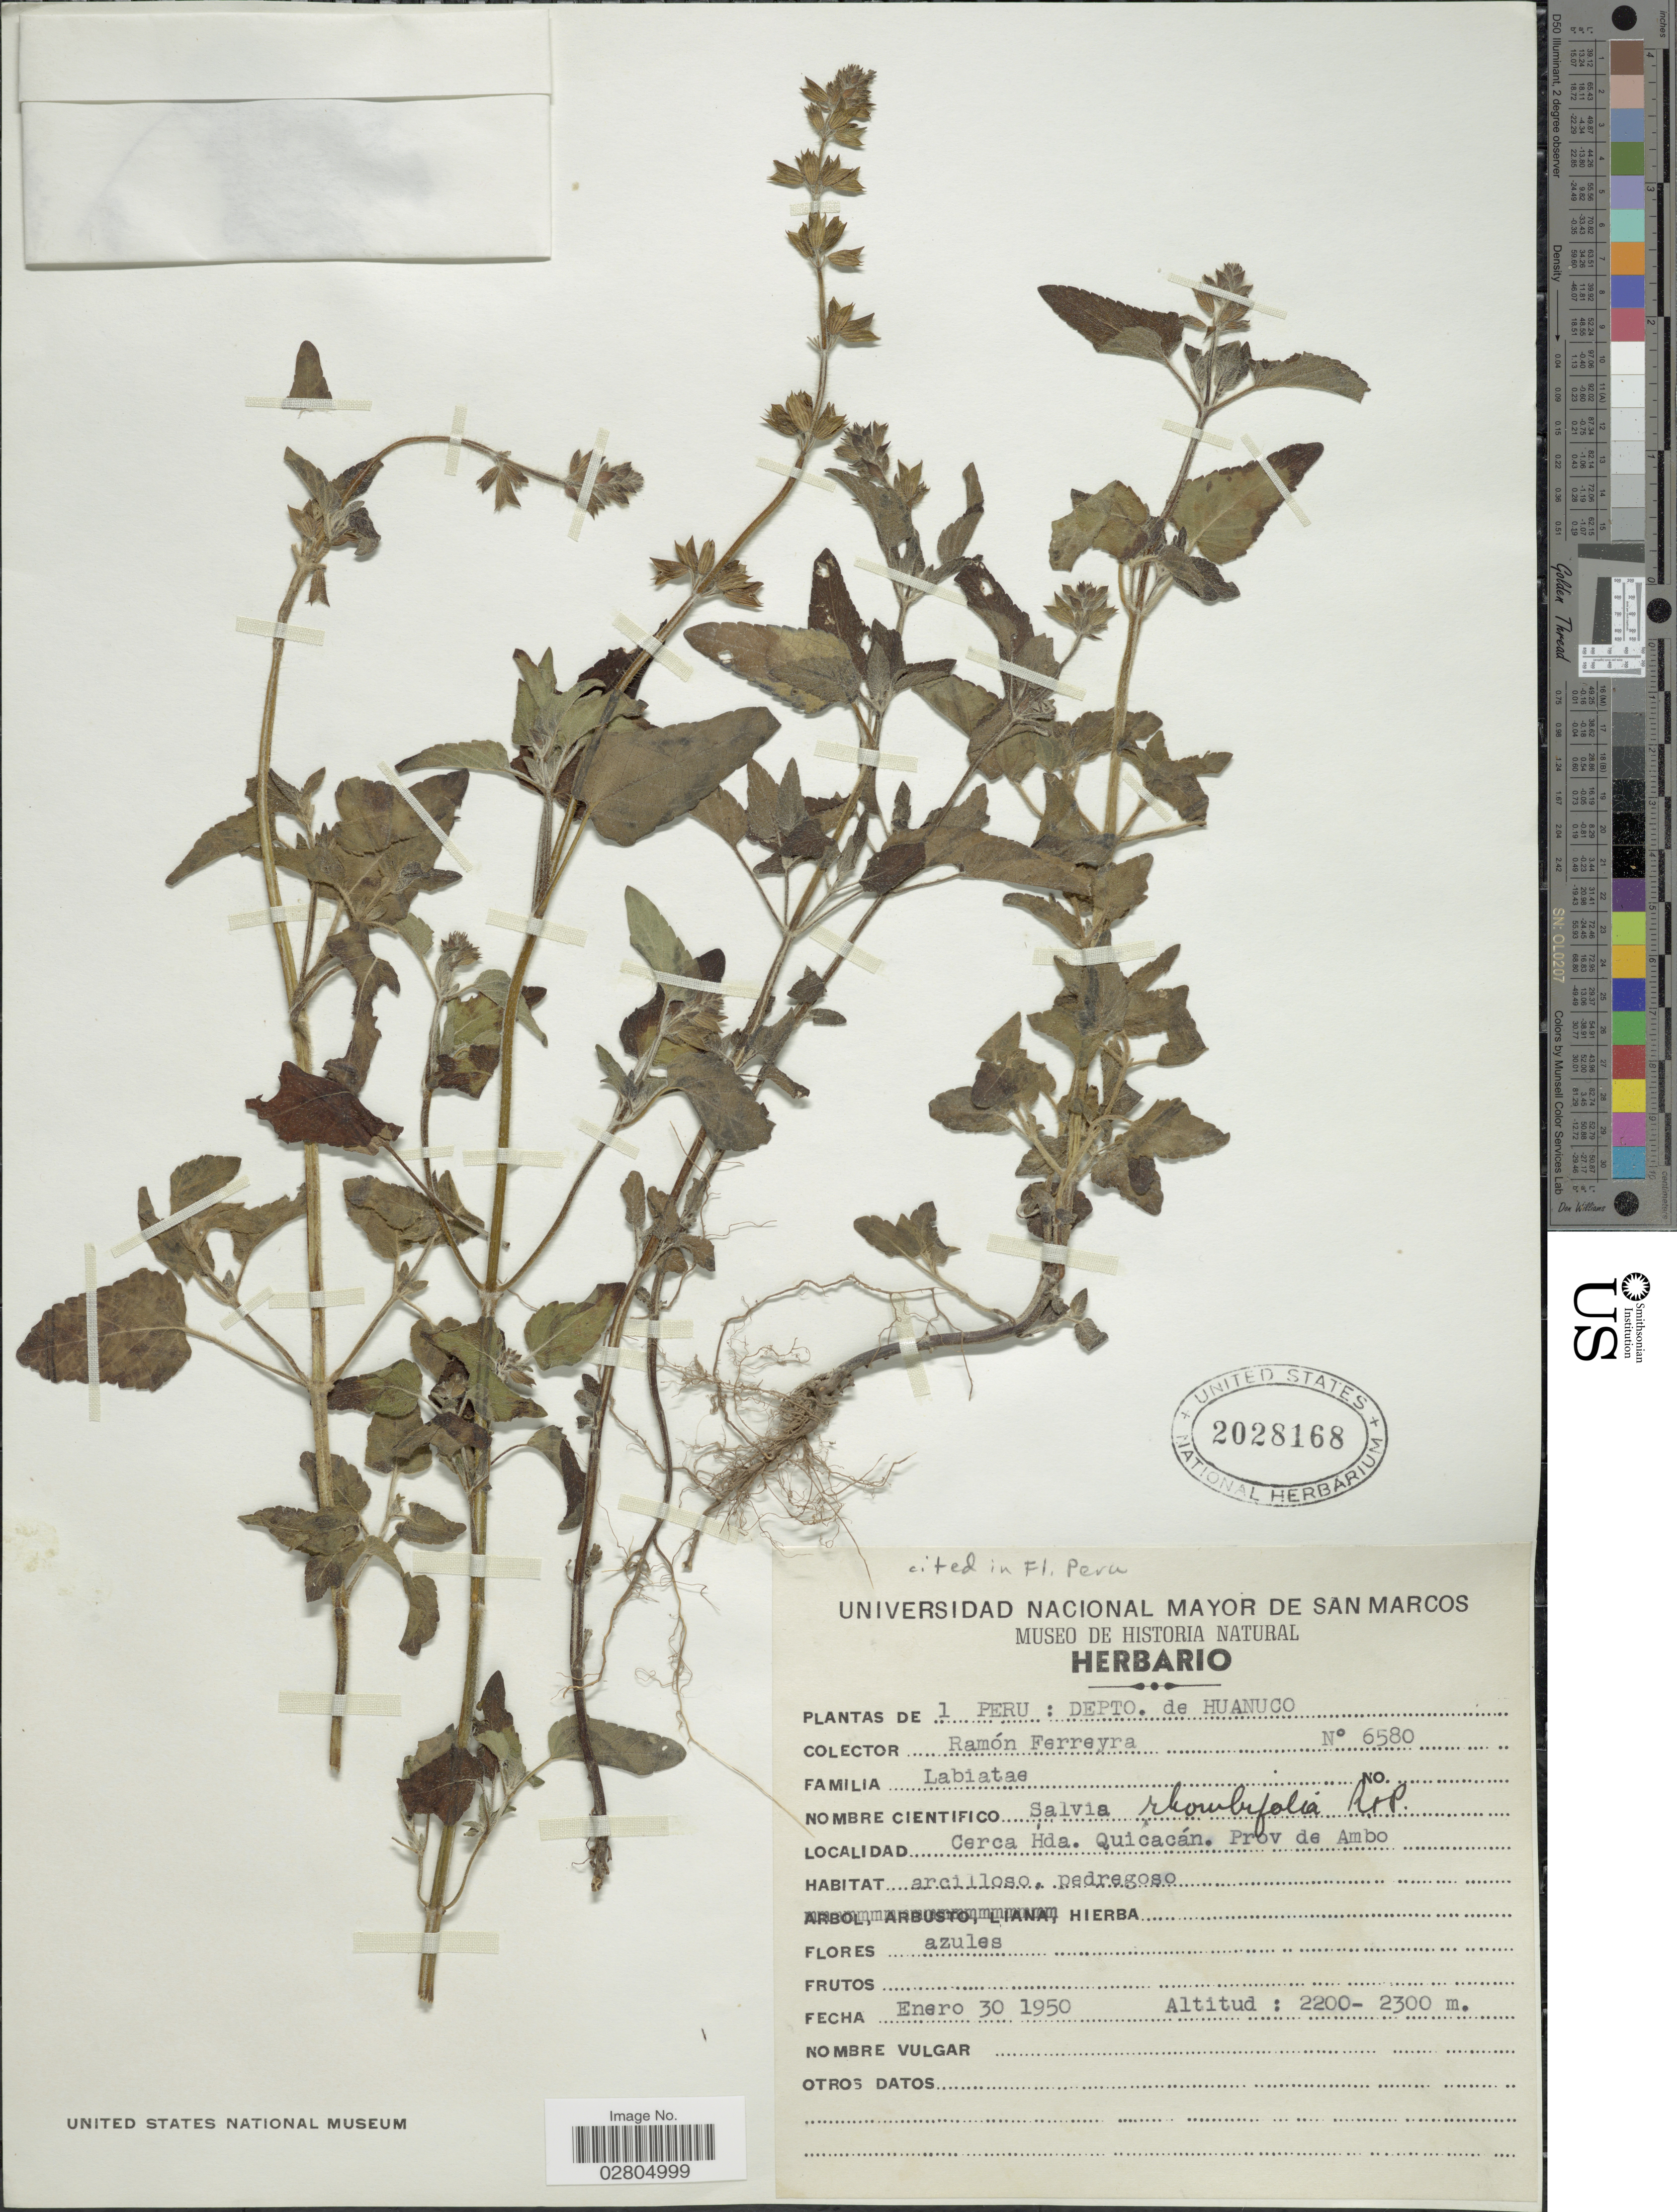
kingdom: Plantae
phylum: Tracheophyta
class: Magnoliopsida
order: Lamiales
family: Lamiaceae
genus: Salvia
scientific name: Salvia rhombifolia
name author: Ruiz & Pav.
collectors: R. A. Ferreyra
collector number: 6580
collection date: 1950-01-30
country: Peru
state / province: Huánuco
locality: Depto. de Huanuco, Cerca Hda. Quicacán, Prov. de Ambo.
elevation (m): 2200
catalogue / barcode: US 2028168